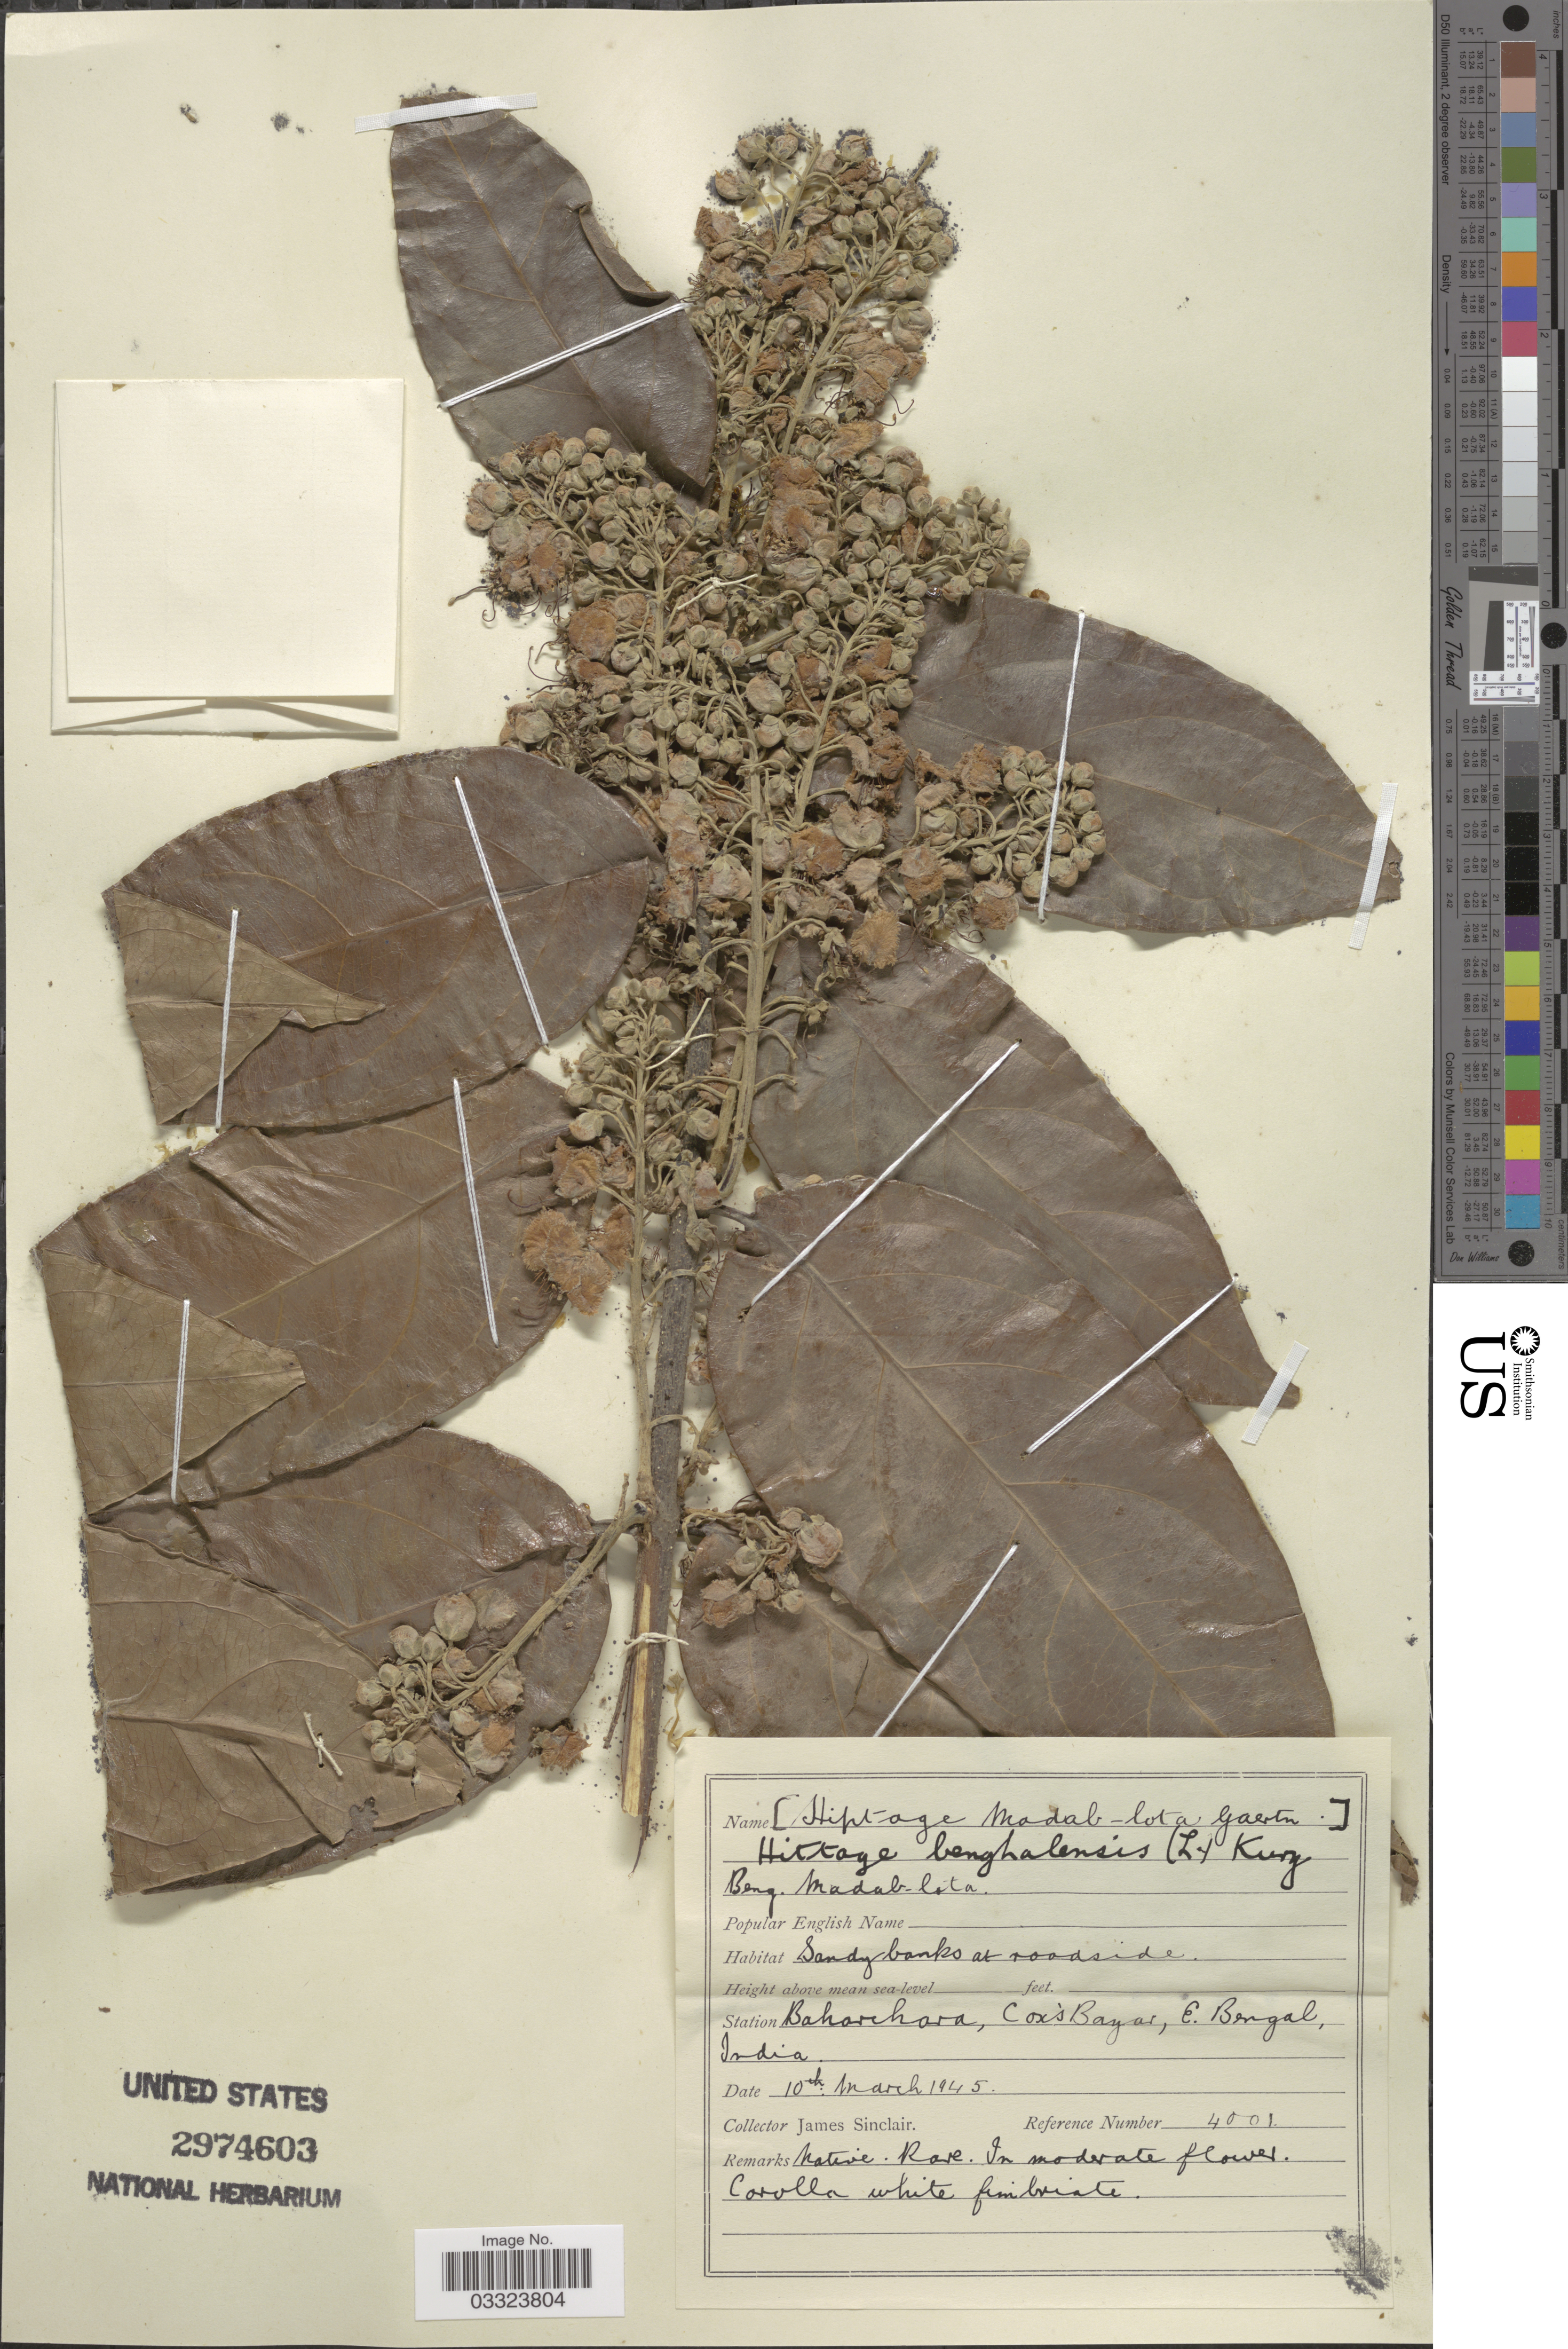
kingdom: Plantae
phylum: Tracheophyta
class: Magnoliopsida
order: Malpighiales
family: Malpighiaceae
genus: Hiptage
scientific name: Hiptage benghalensis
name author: (L.) Kurz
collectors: J. Sinclair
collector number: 4001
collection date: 1945-03-10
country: Bangladesh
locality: Station Baharhara, Cox's Bazar, E. Bengal.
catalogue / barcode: US 2974603